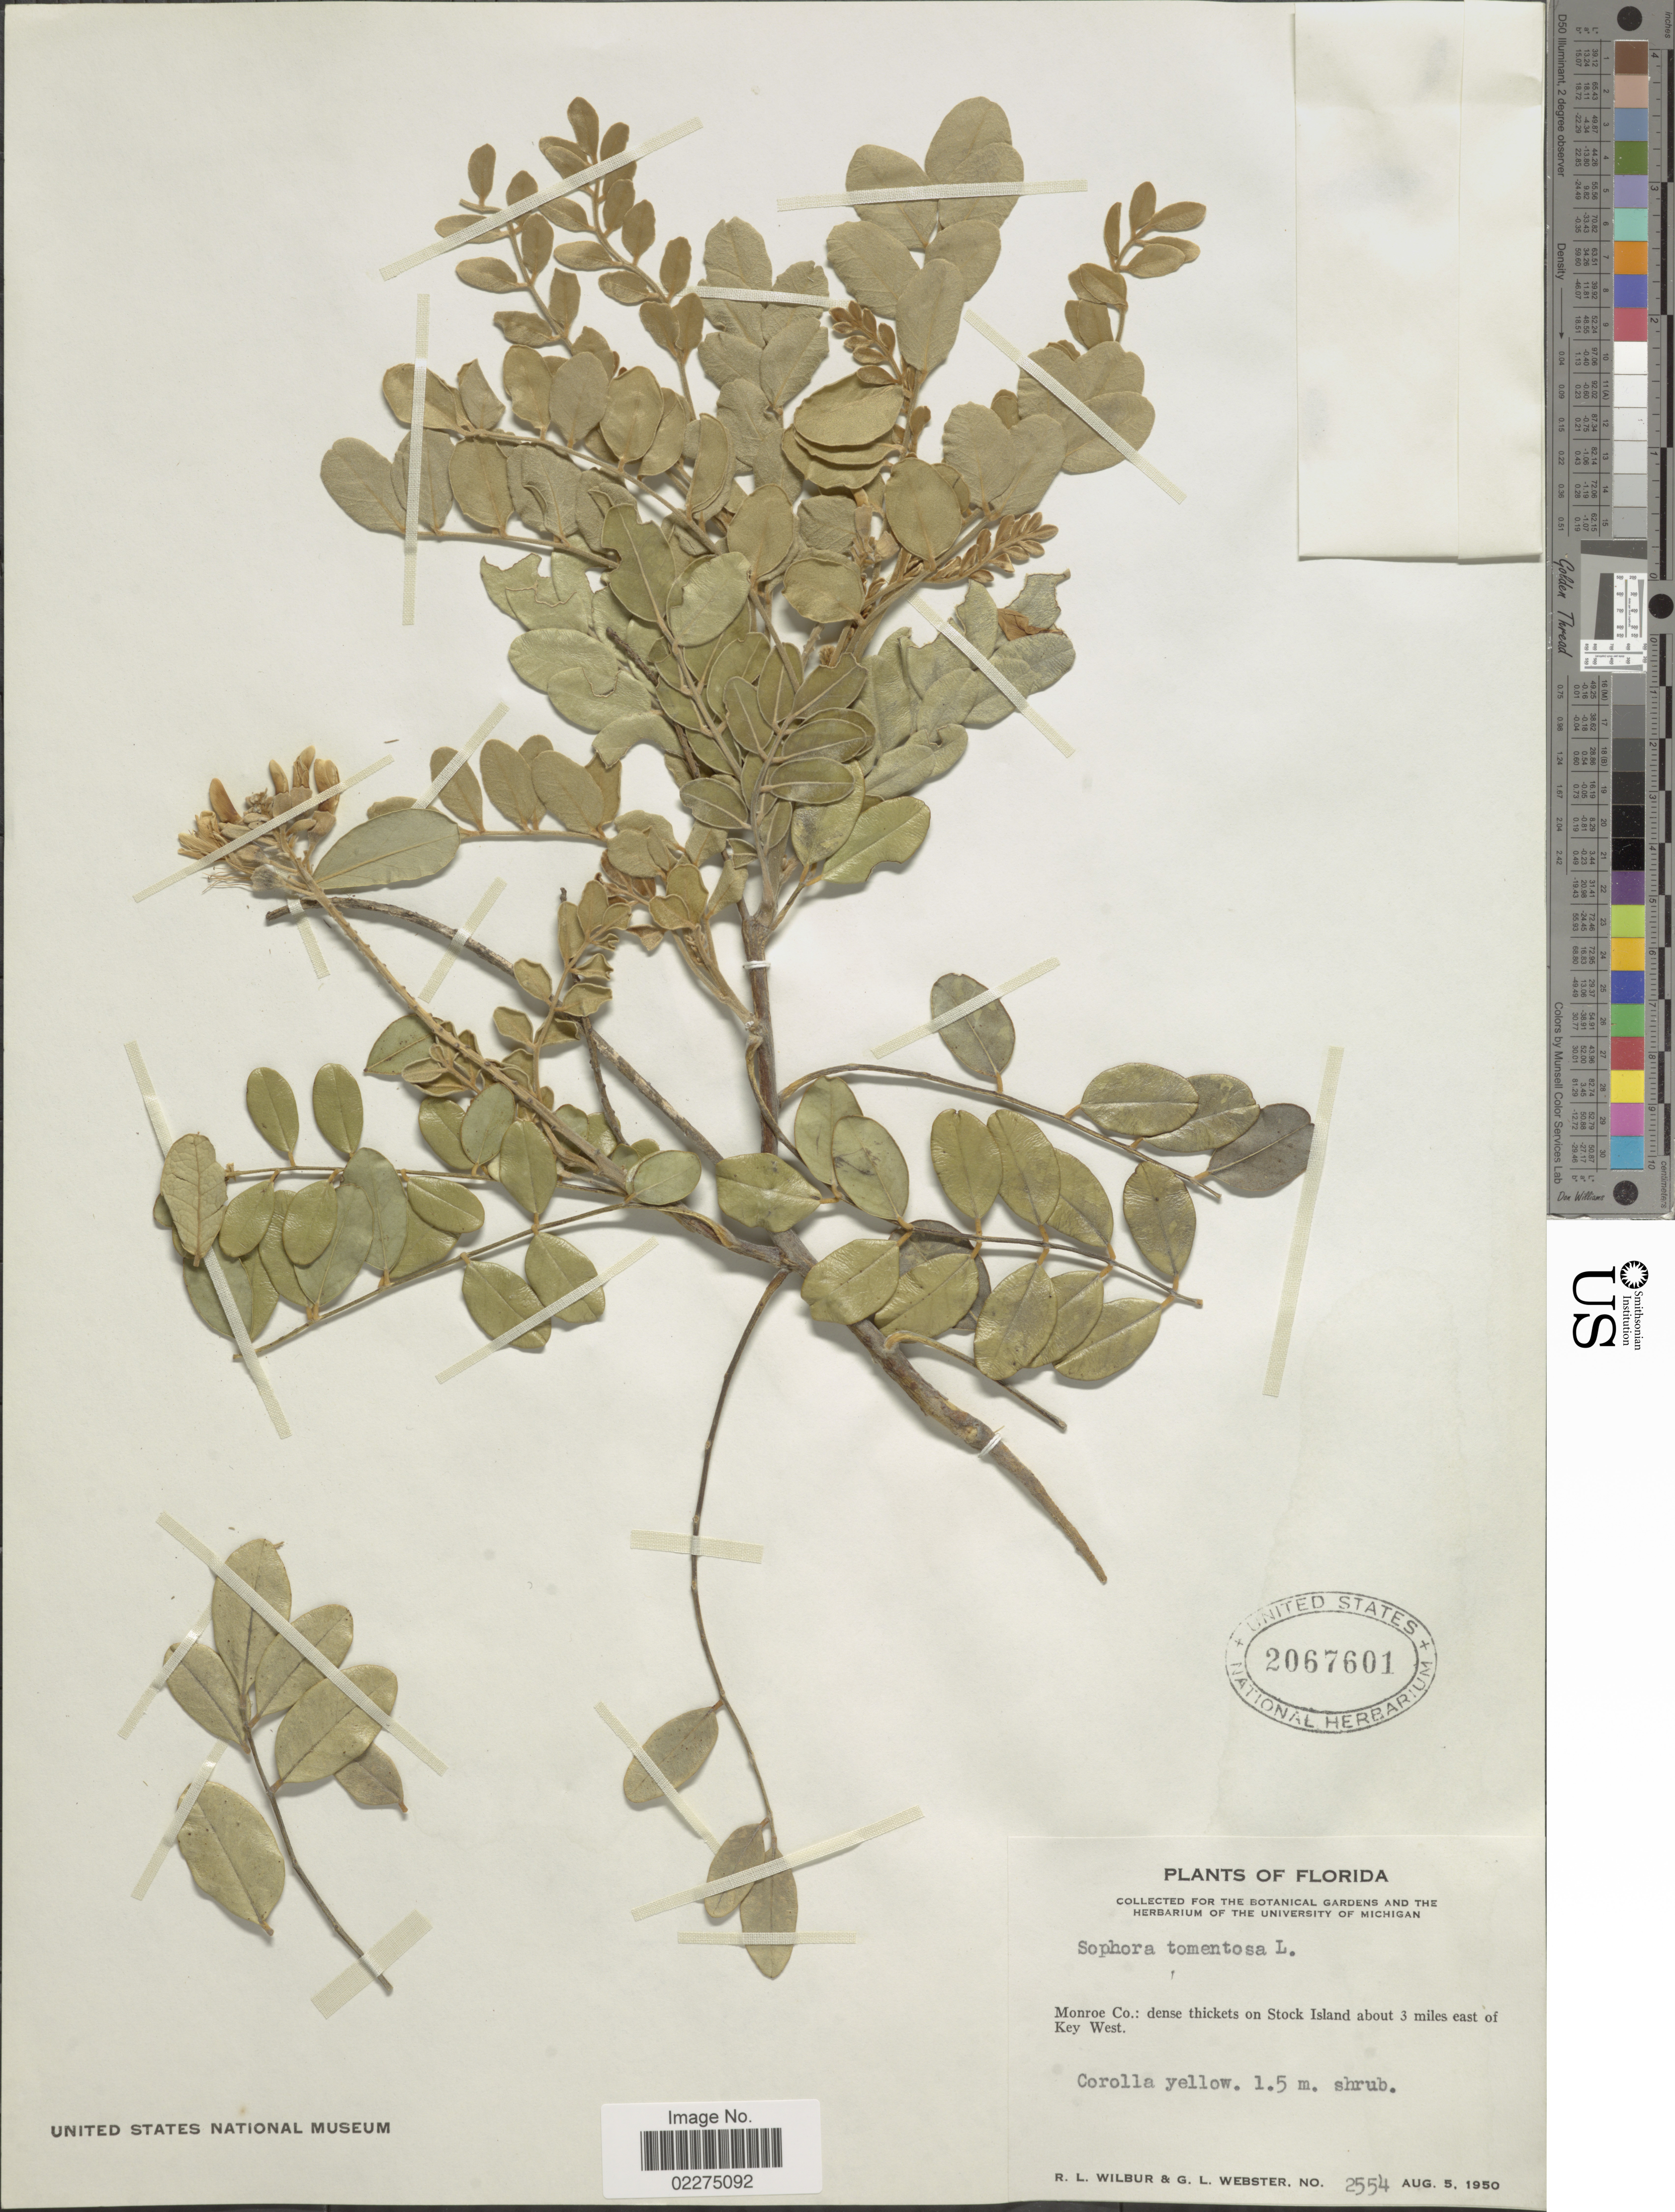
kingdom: Plantae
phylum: Tracheophyta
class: Magnoliopsida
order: Fabales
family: Fabaceae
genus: Sophora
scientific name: Sophora tomentosa var. truncata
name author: Torr. & A. Gray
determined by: Strong, Mark T., (BOT), Smithsonian Institution - National Museum of Natural History (UNITED STATES)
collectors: R. L. Wilbur & G. L. Webster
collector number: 2554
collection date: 1950-08-05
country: United States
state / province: Florida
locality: Monroe Co.: Stock Island about 3 miles east of Key West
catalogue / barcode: US 2067601